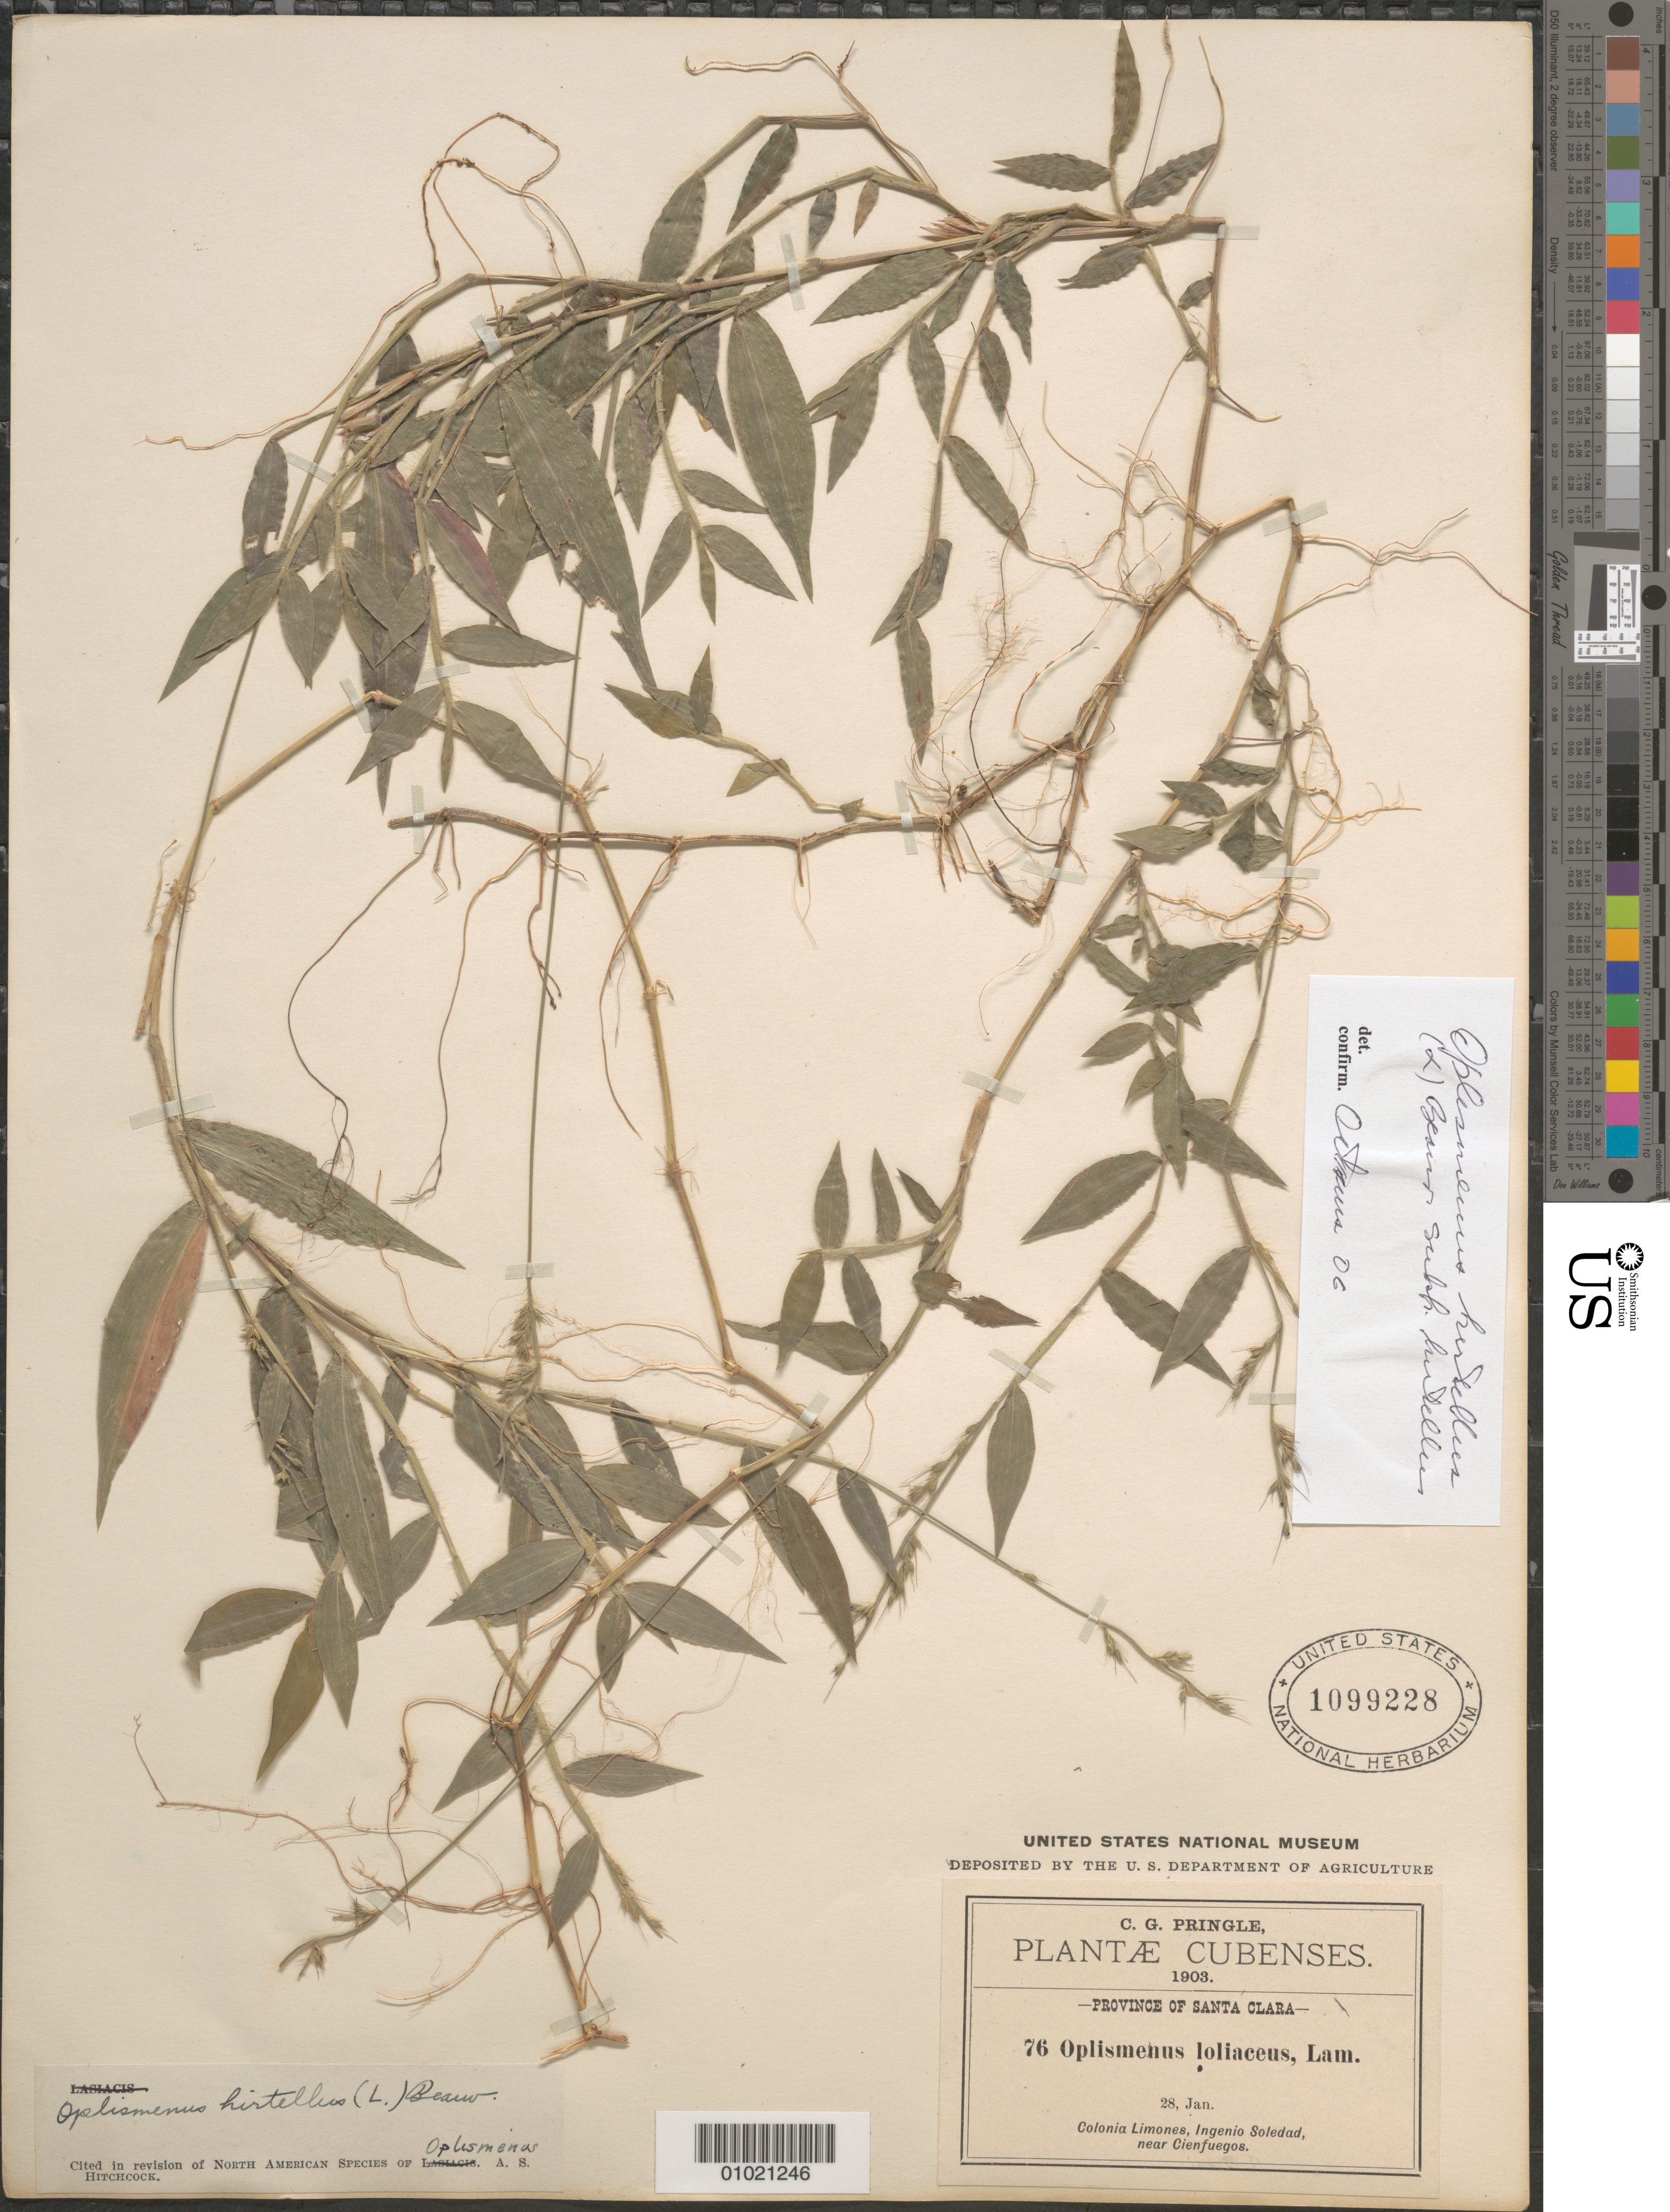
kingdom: Plantae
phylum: Tracheophyta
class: Liliopsida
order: Poales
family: Poaceae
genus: Oplismenus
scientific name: Oplismenus hirtellus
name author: (L.) P. Beauv.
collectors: C. G. Pringle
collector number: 76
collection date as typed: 28 Jan 1903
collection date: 1903-01-28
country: Cuba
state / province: Cienfuegos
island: Cuba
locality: Colonia Limones, Ingenio Soledad, near Cienfuegos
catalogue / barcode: US 1099228